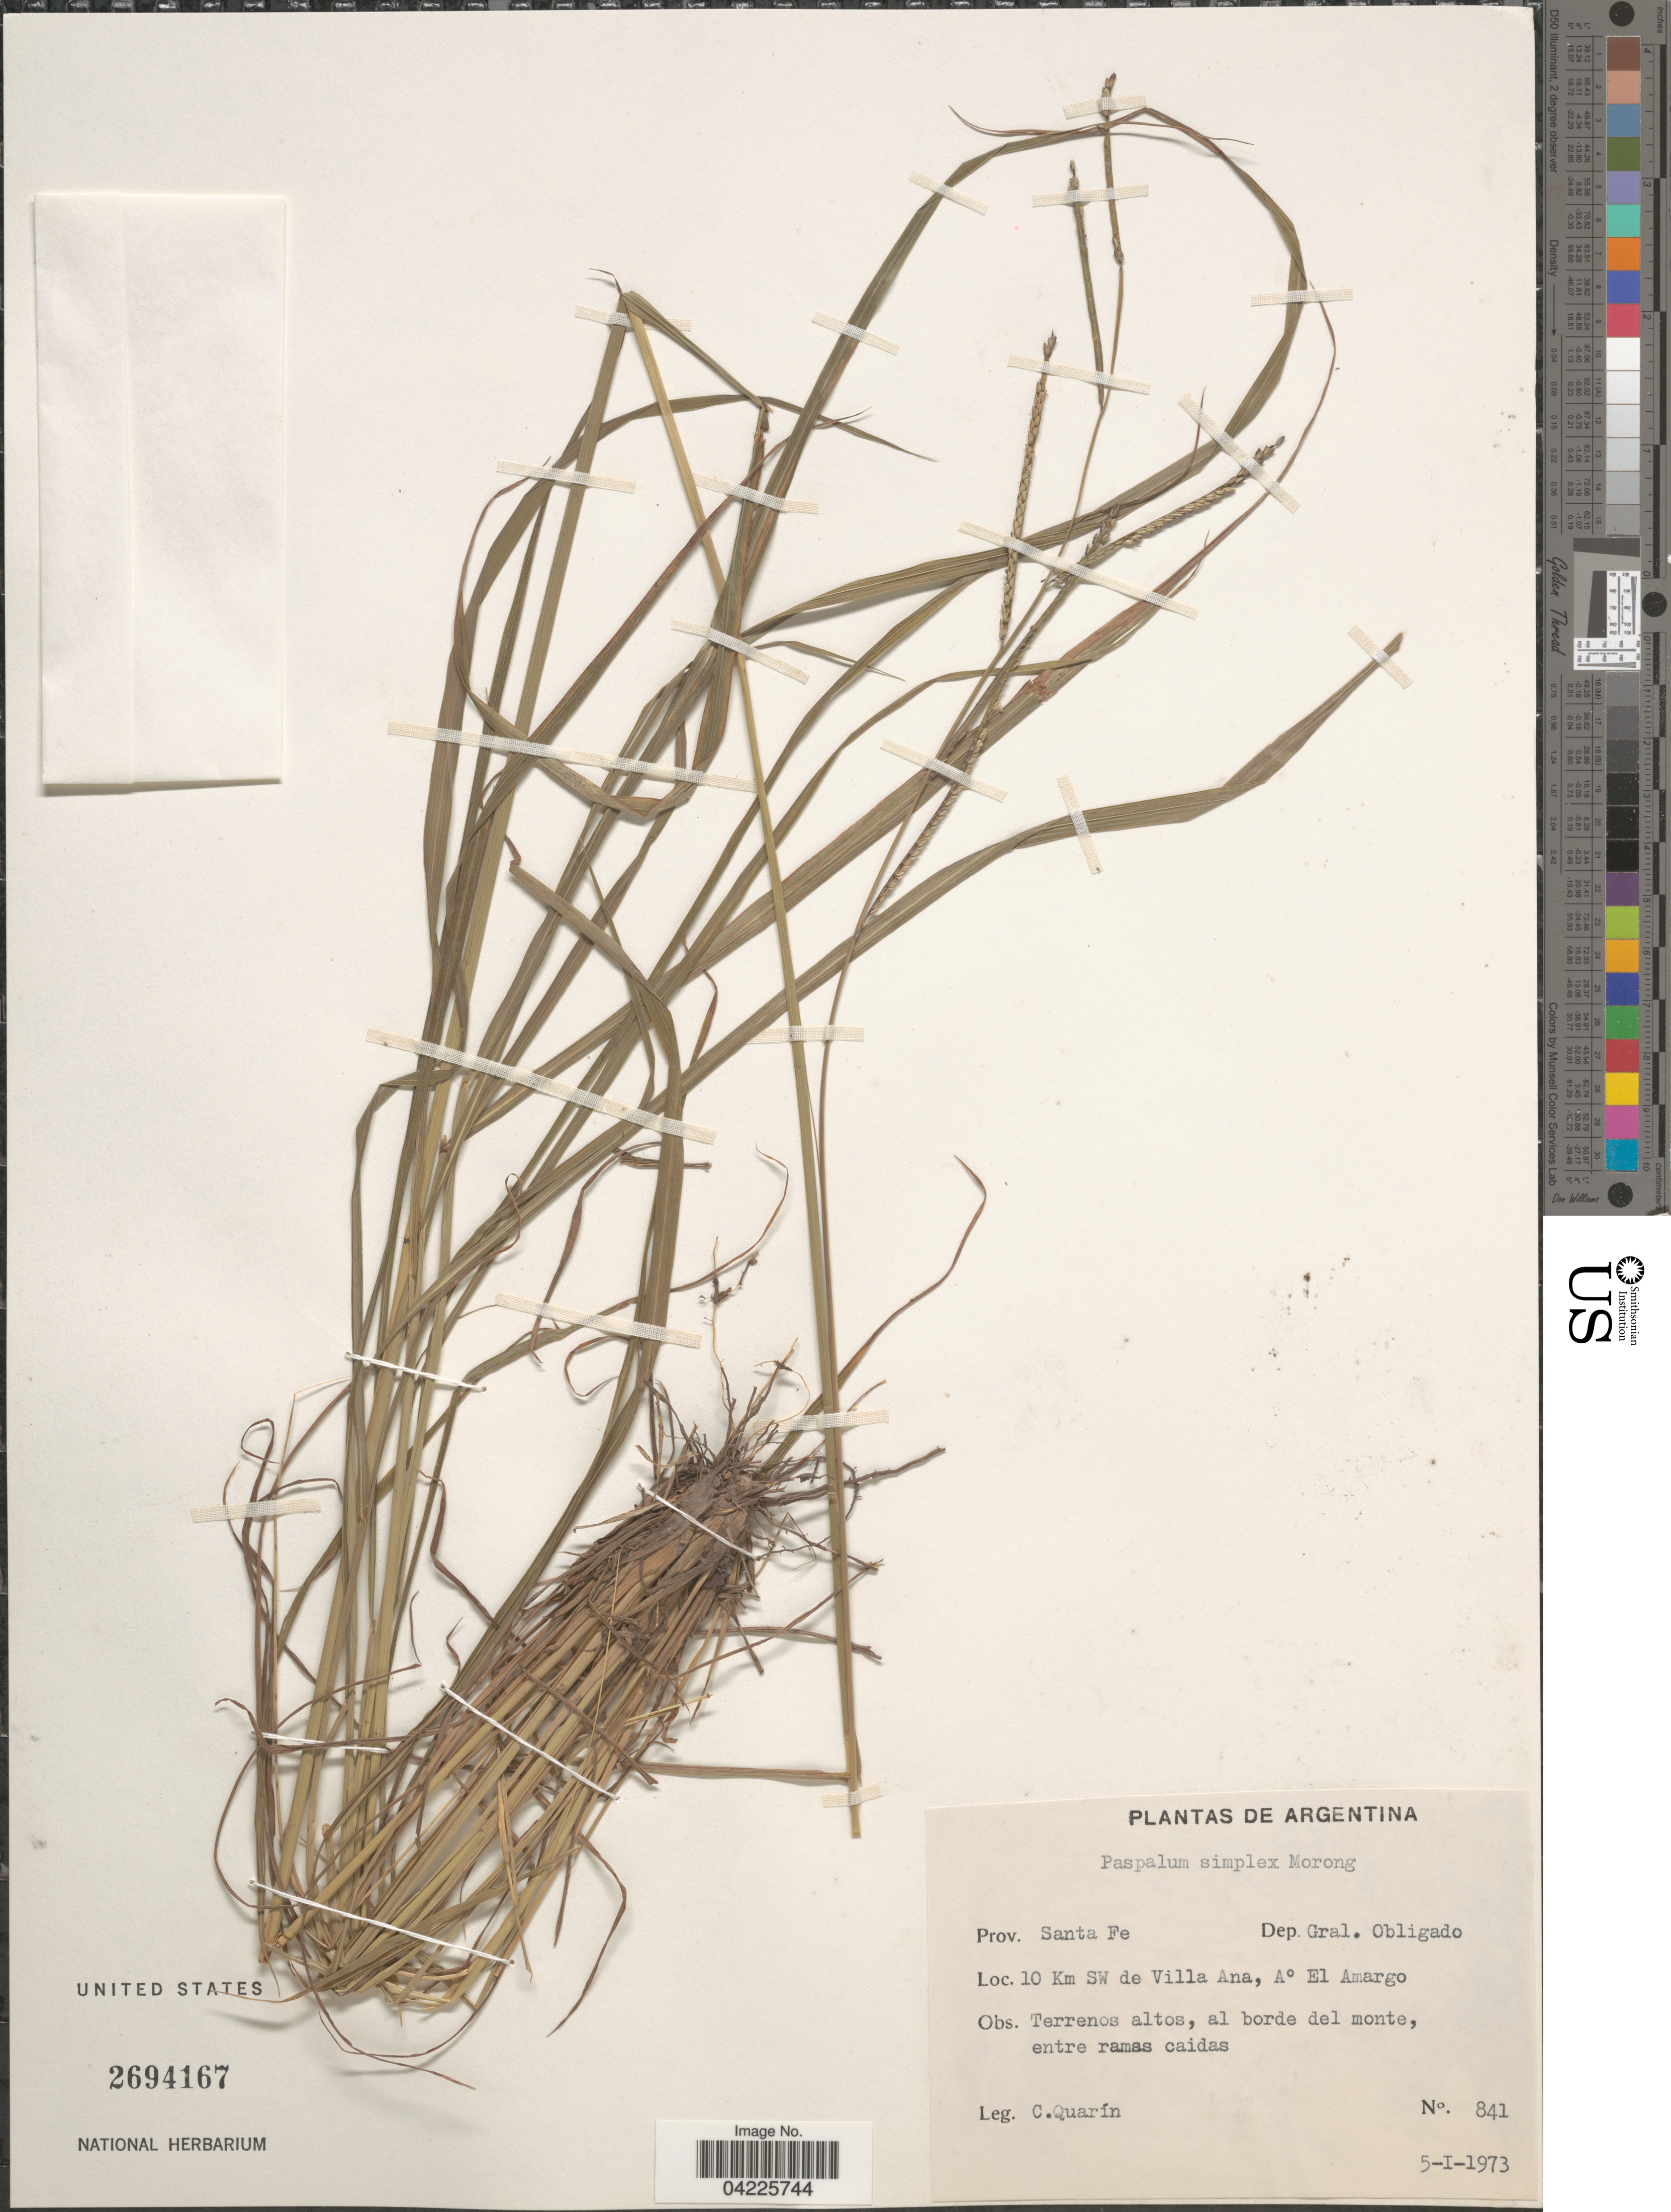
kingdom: Plantae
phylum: Tracheophyta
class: Liliopsida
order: Poales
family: Poaceae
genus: Paspalum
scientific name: Paspalum simplex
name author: Morong in Morong & Britton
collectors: C. Quarín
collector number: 841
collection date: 1973-01-05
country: Argentina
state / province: Santa Fe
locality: Dep. Gral Obligado. 10 Km SW de Villa Ana, A° El Amargo. Terrenos altos, al borde del monte, entre ramas caidas.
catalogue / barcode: US 2694167